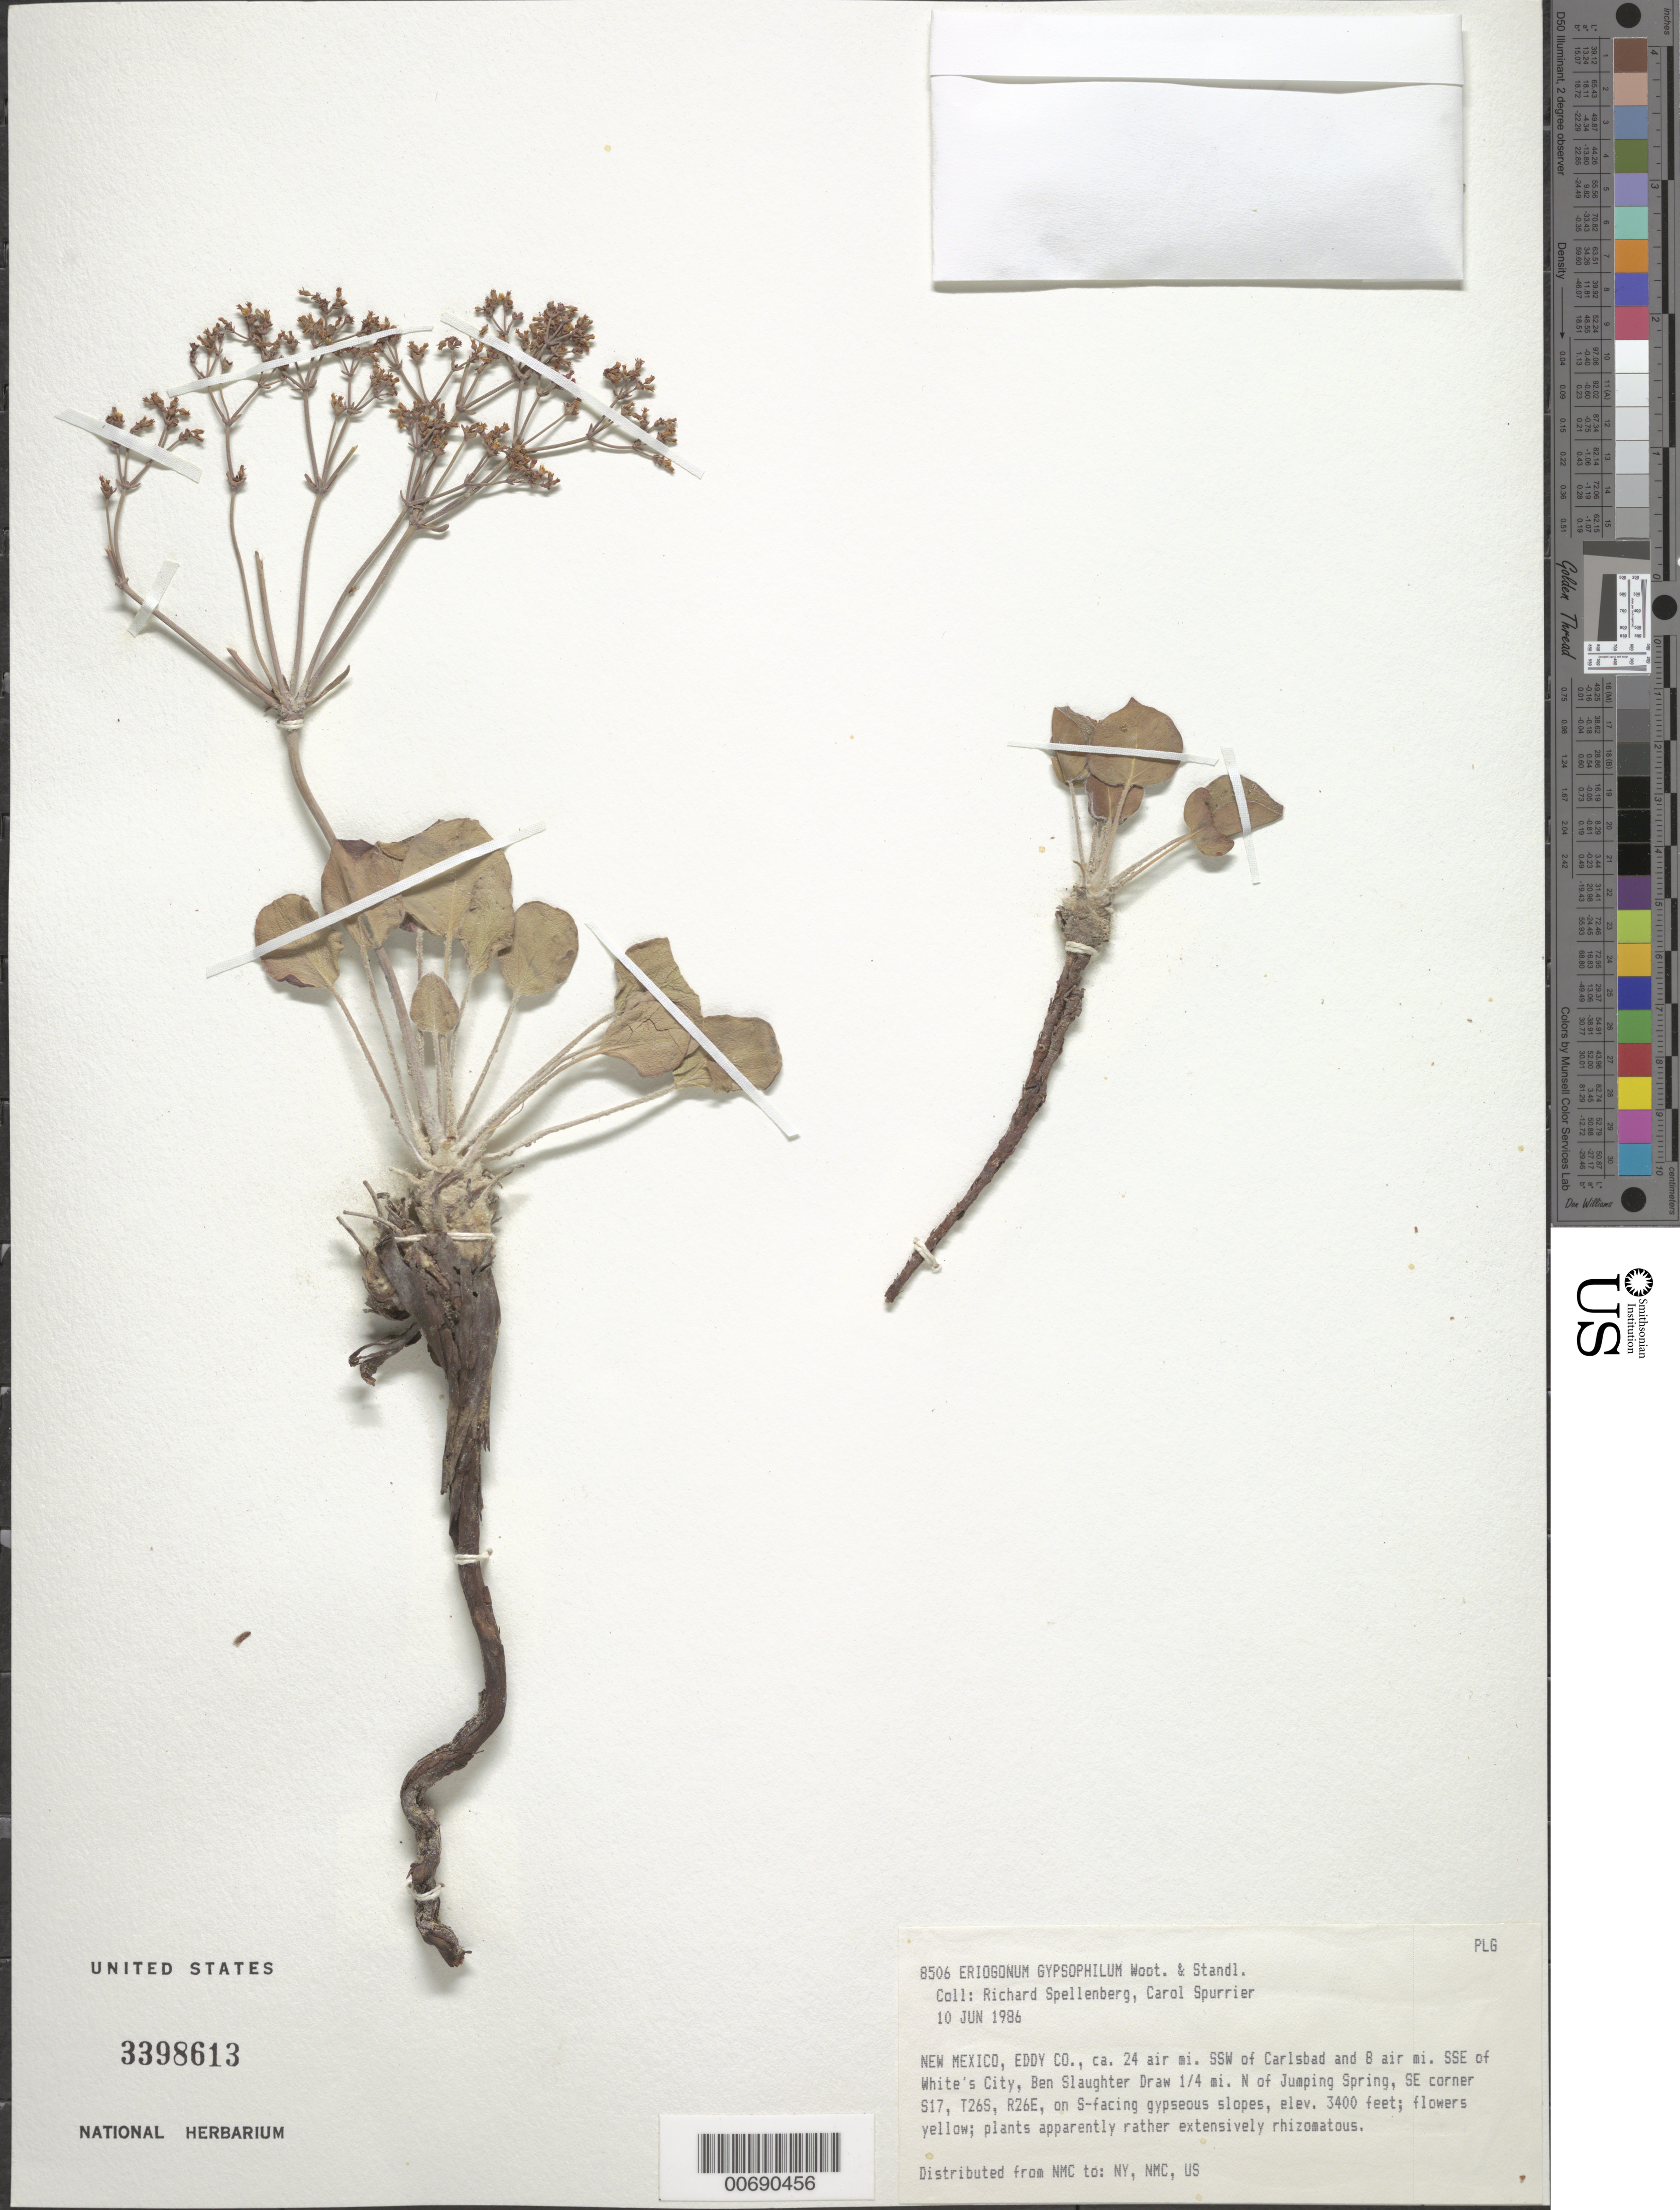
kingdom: Plantae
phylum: Tracheophyta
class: Magnoliopsida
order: Caryophyllales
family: Polygonaceae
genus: Eriogonum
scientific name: Eriogonum gypsophilum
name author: Wooton & Standl.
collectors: R. W. Spellenberg & C. Spurrier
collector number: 8506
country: United States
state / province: New Mexico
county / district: Eddy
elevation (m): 1036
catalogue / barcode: US 3398613